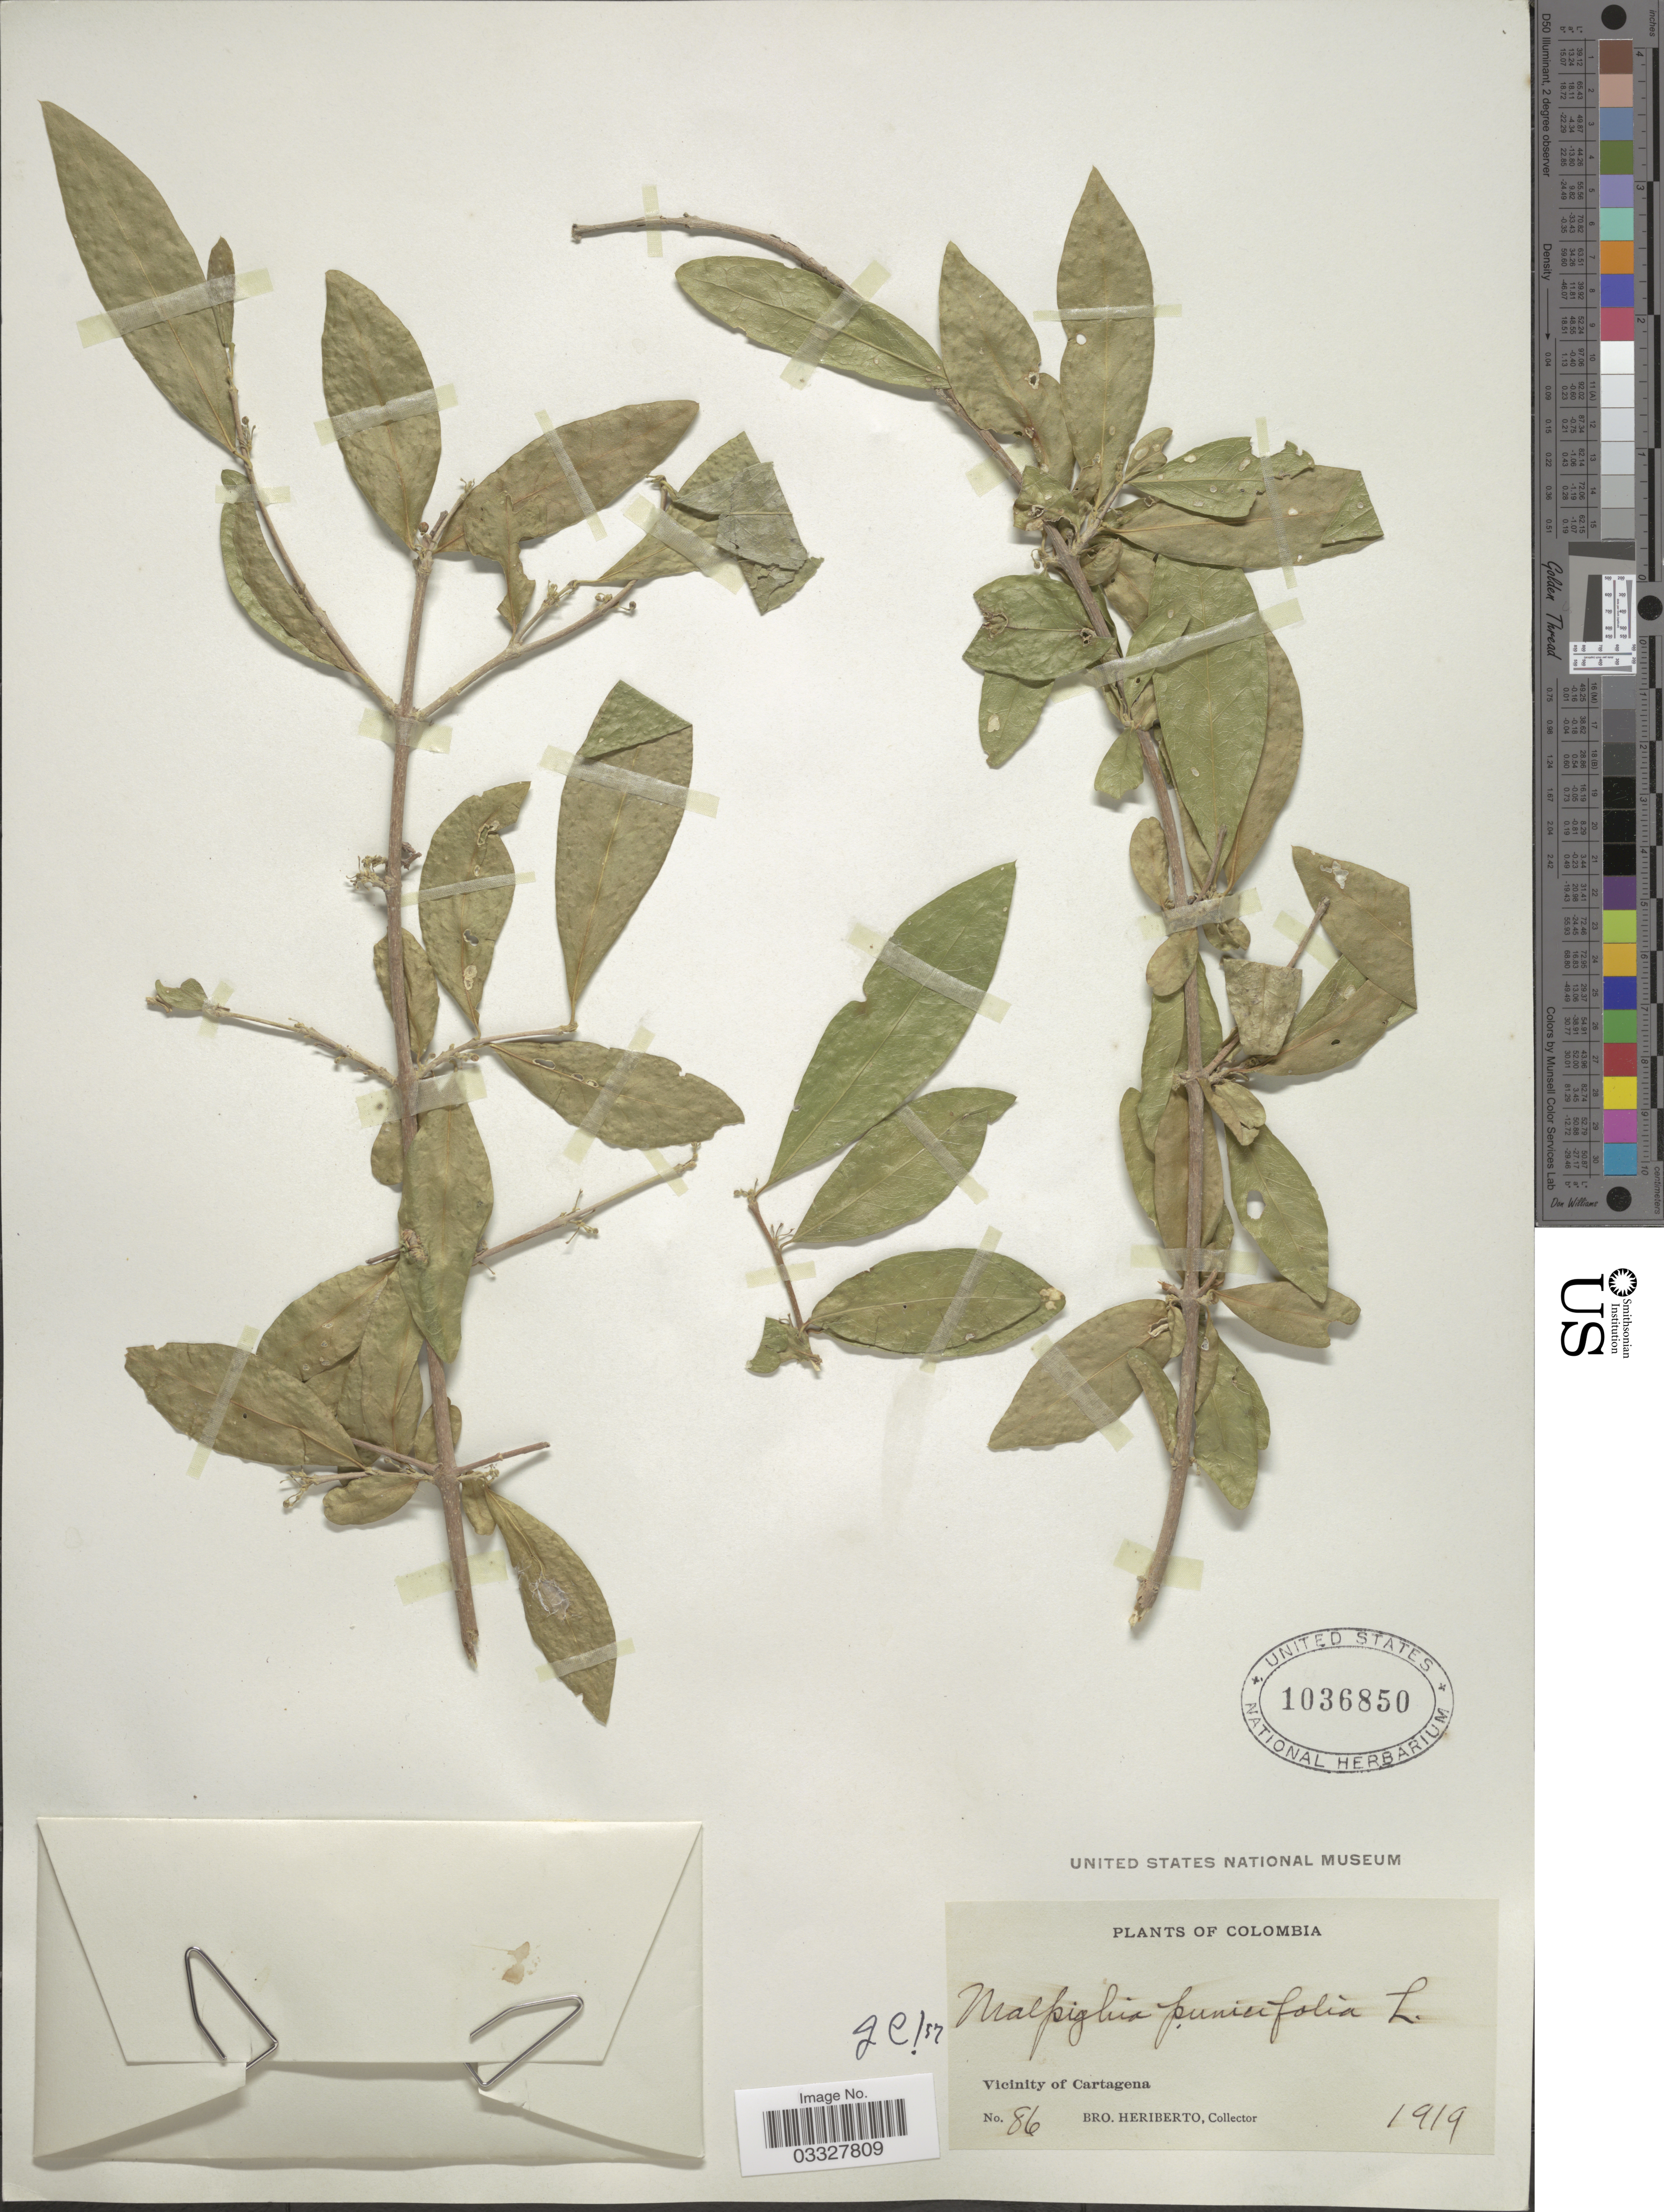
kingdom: Plantae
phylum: Tracheophyta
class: Magnoliopsida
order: Malpighiales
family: Malpighiaceae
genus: Malpighia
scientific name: Malpighia emarginata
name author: DC.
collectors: B. Heriberto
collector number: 86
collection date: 1919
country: Colombia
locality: Vicinity of Cartagena.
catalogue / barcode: US 1036850